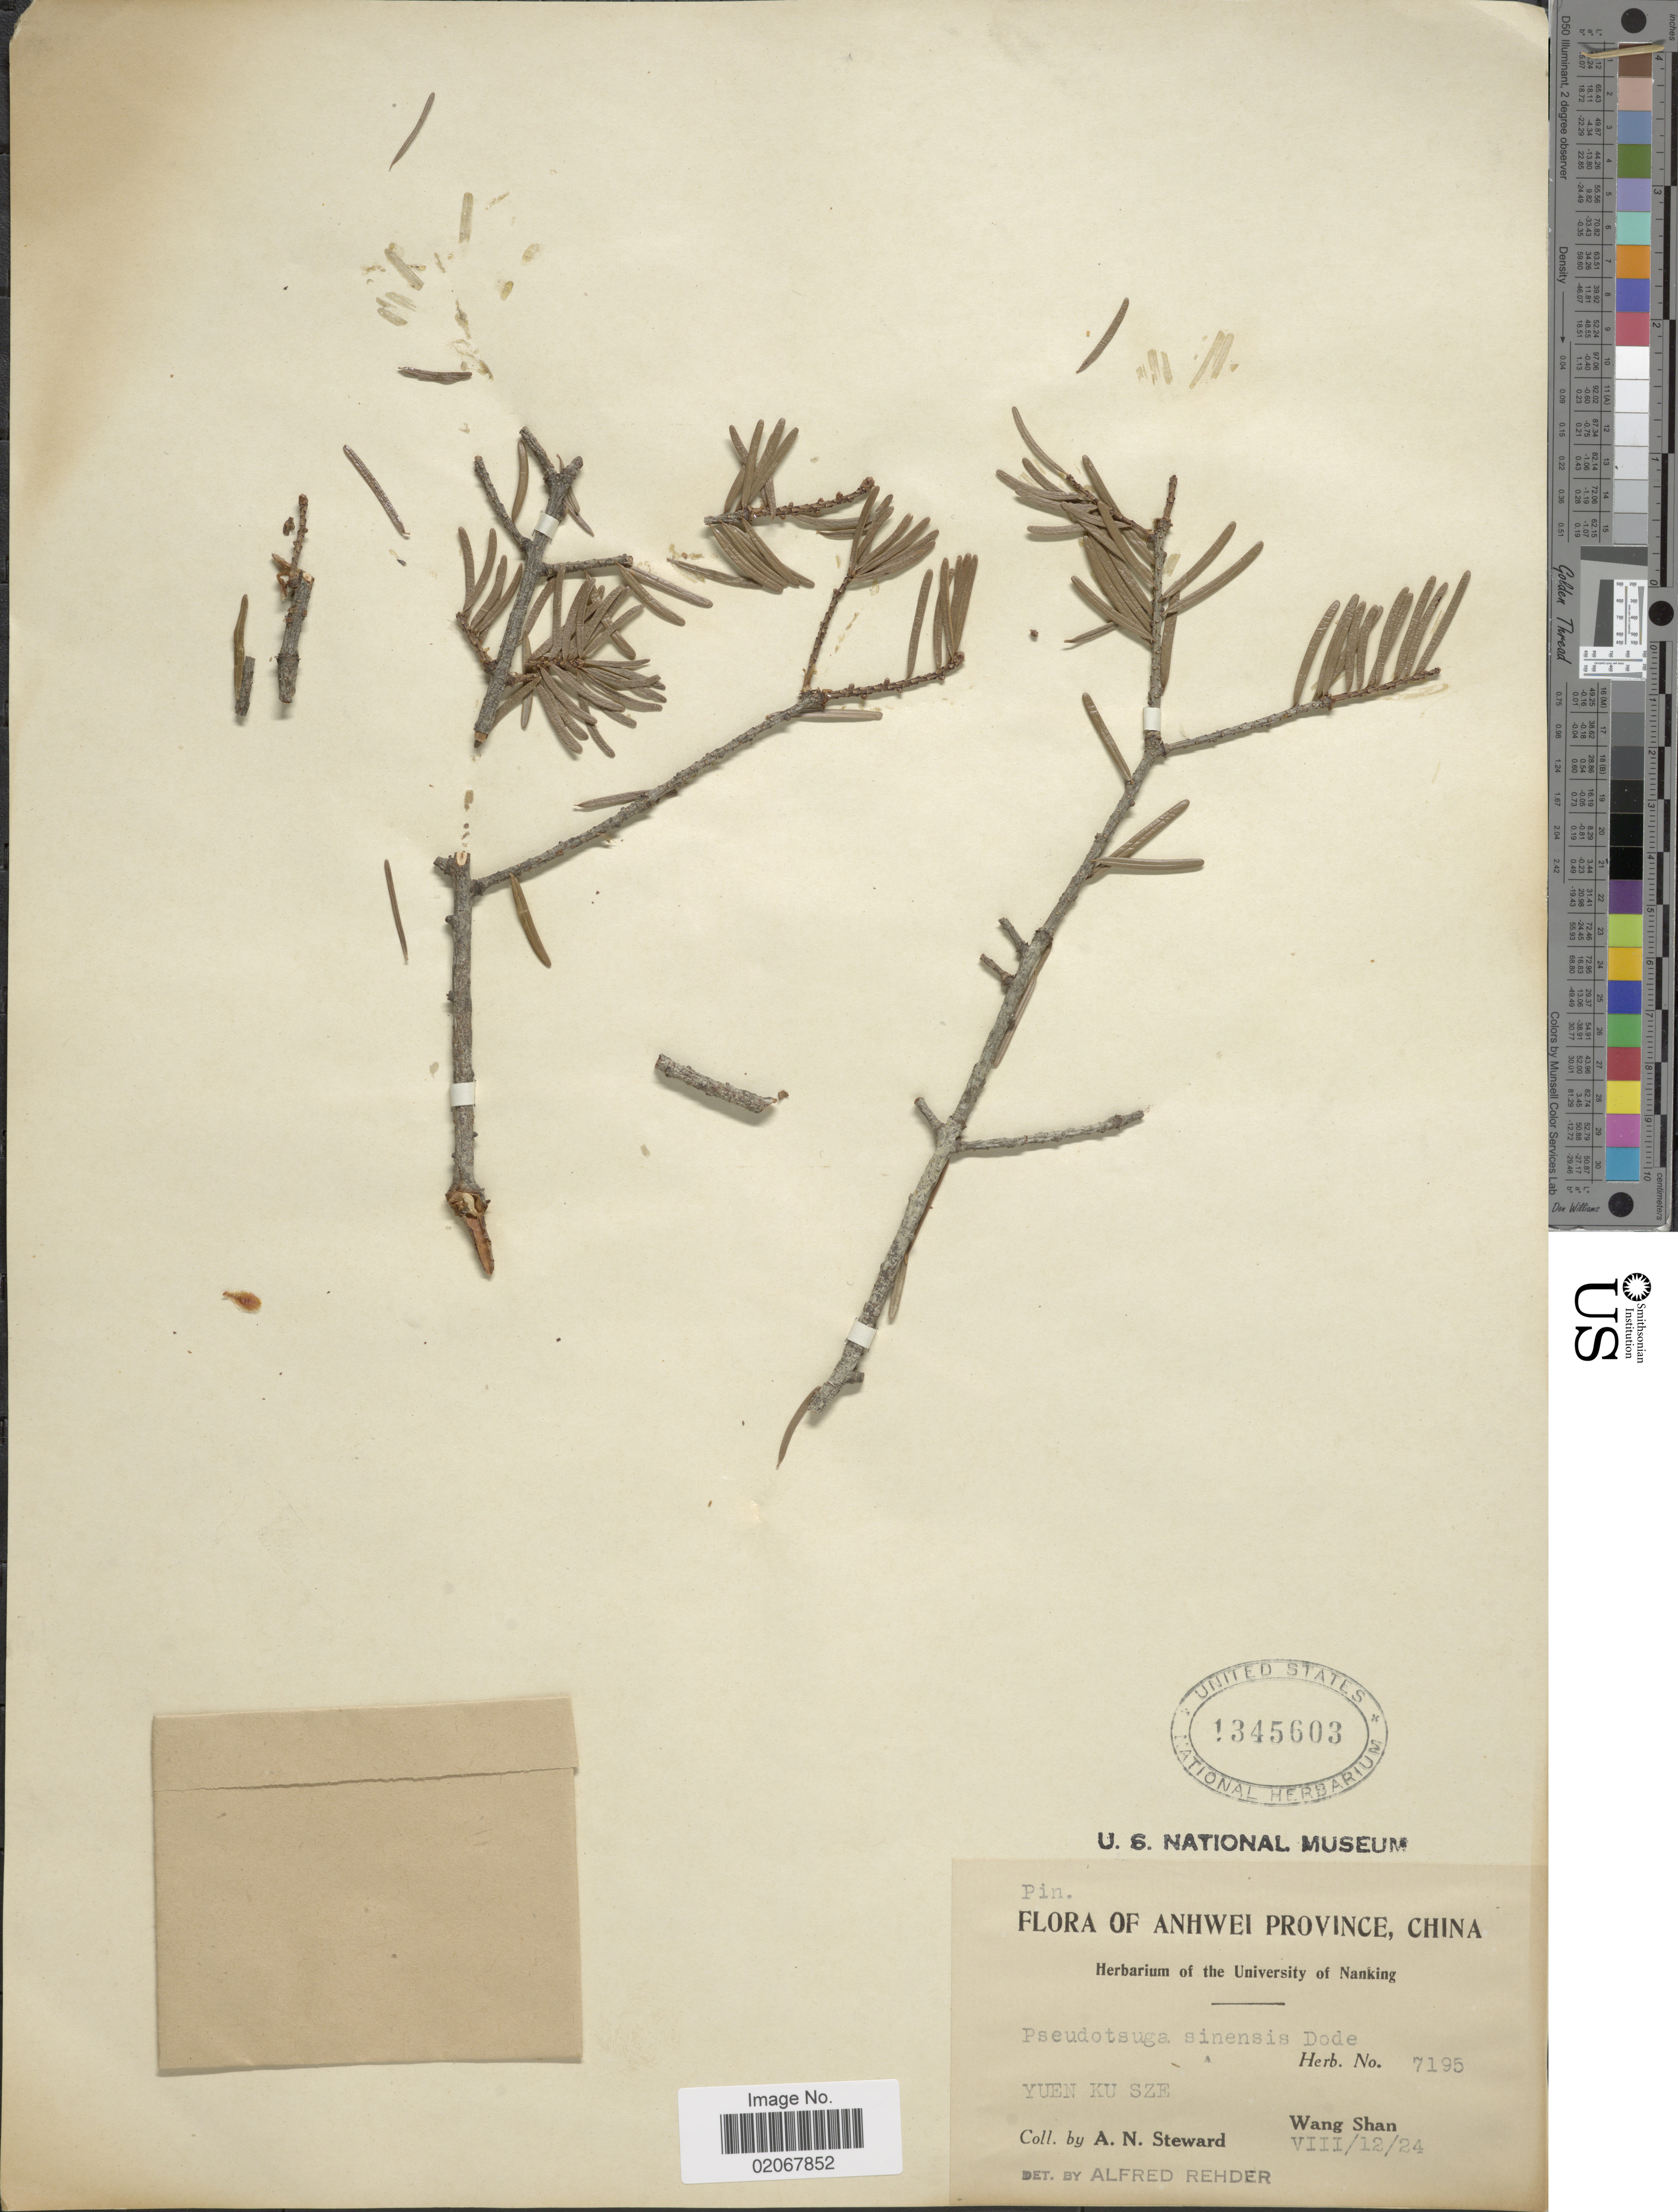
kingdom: Plantae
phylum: Tracheophyta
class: Pinopsida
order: Pinales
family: Pinaceae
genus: Pseudotsuga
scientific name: Pseudotsuga sinensis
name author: Dode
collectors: A. N. Steward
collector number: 7195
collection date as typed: Transcribed d/m/y: 12/8/24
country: China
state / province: Anhui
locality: Anhwei Province. Yuen Ku Sze. Wang Shan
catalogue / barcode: US 1345603